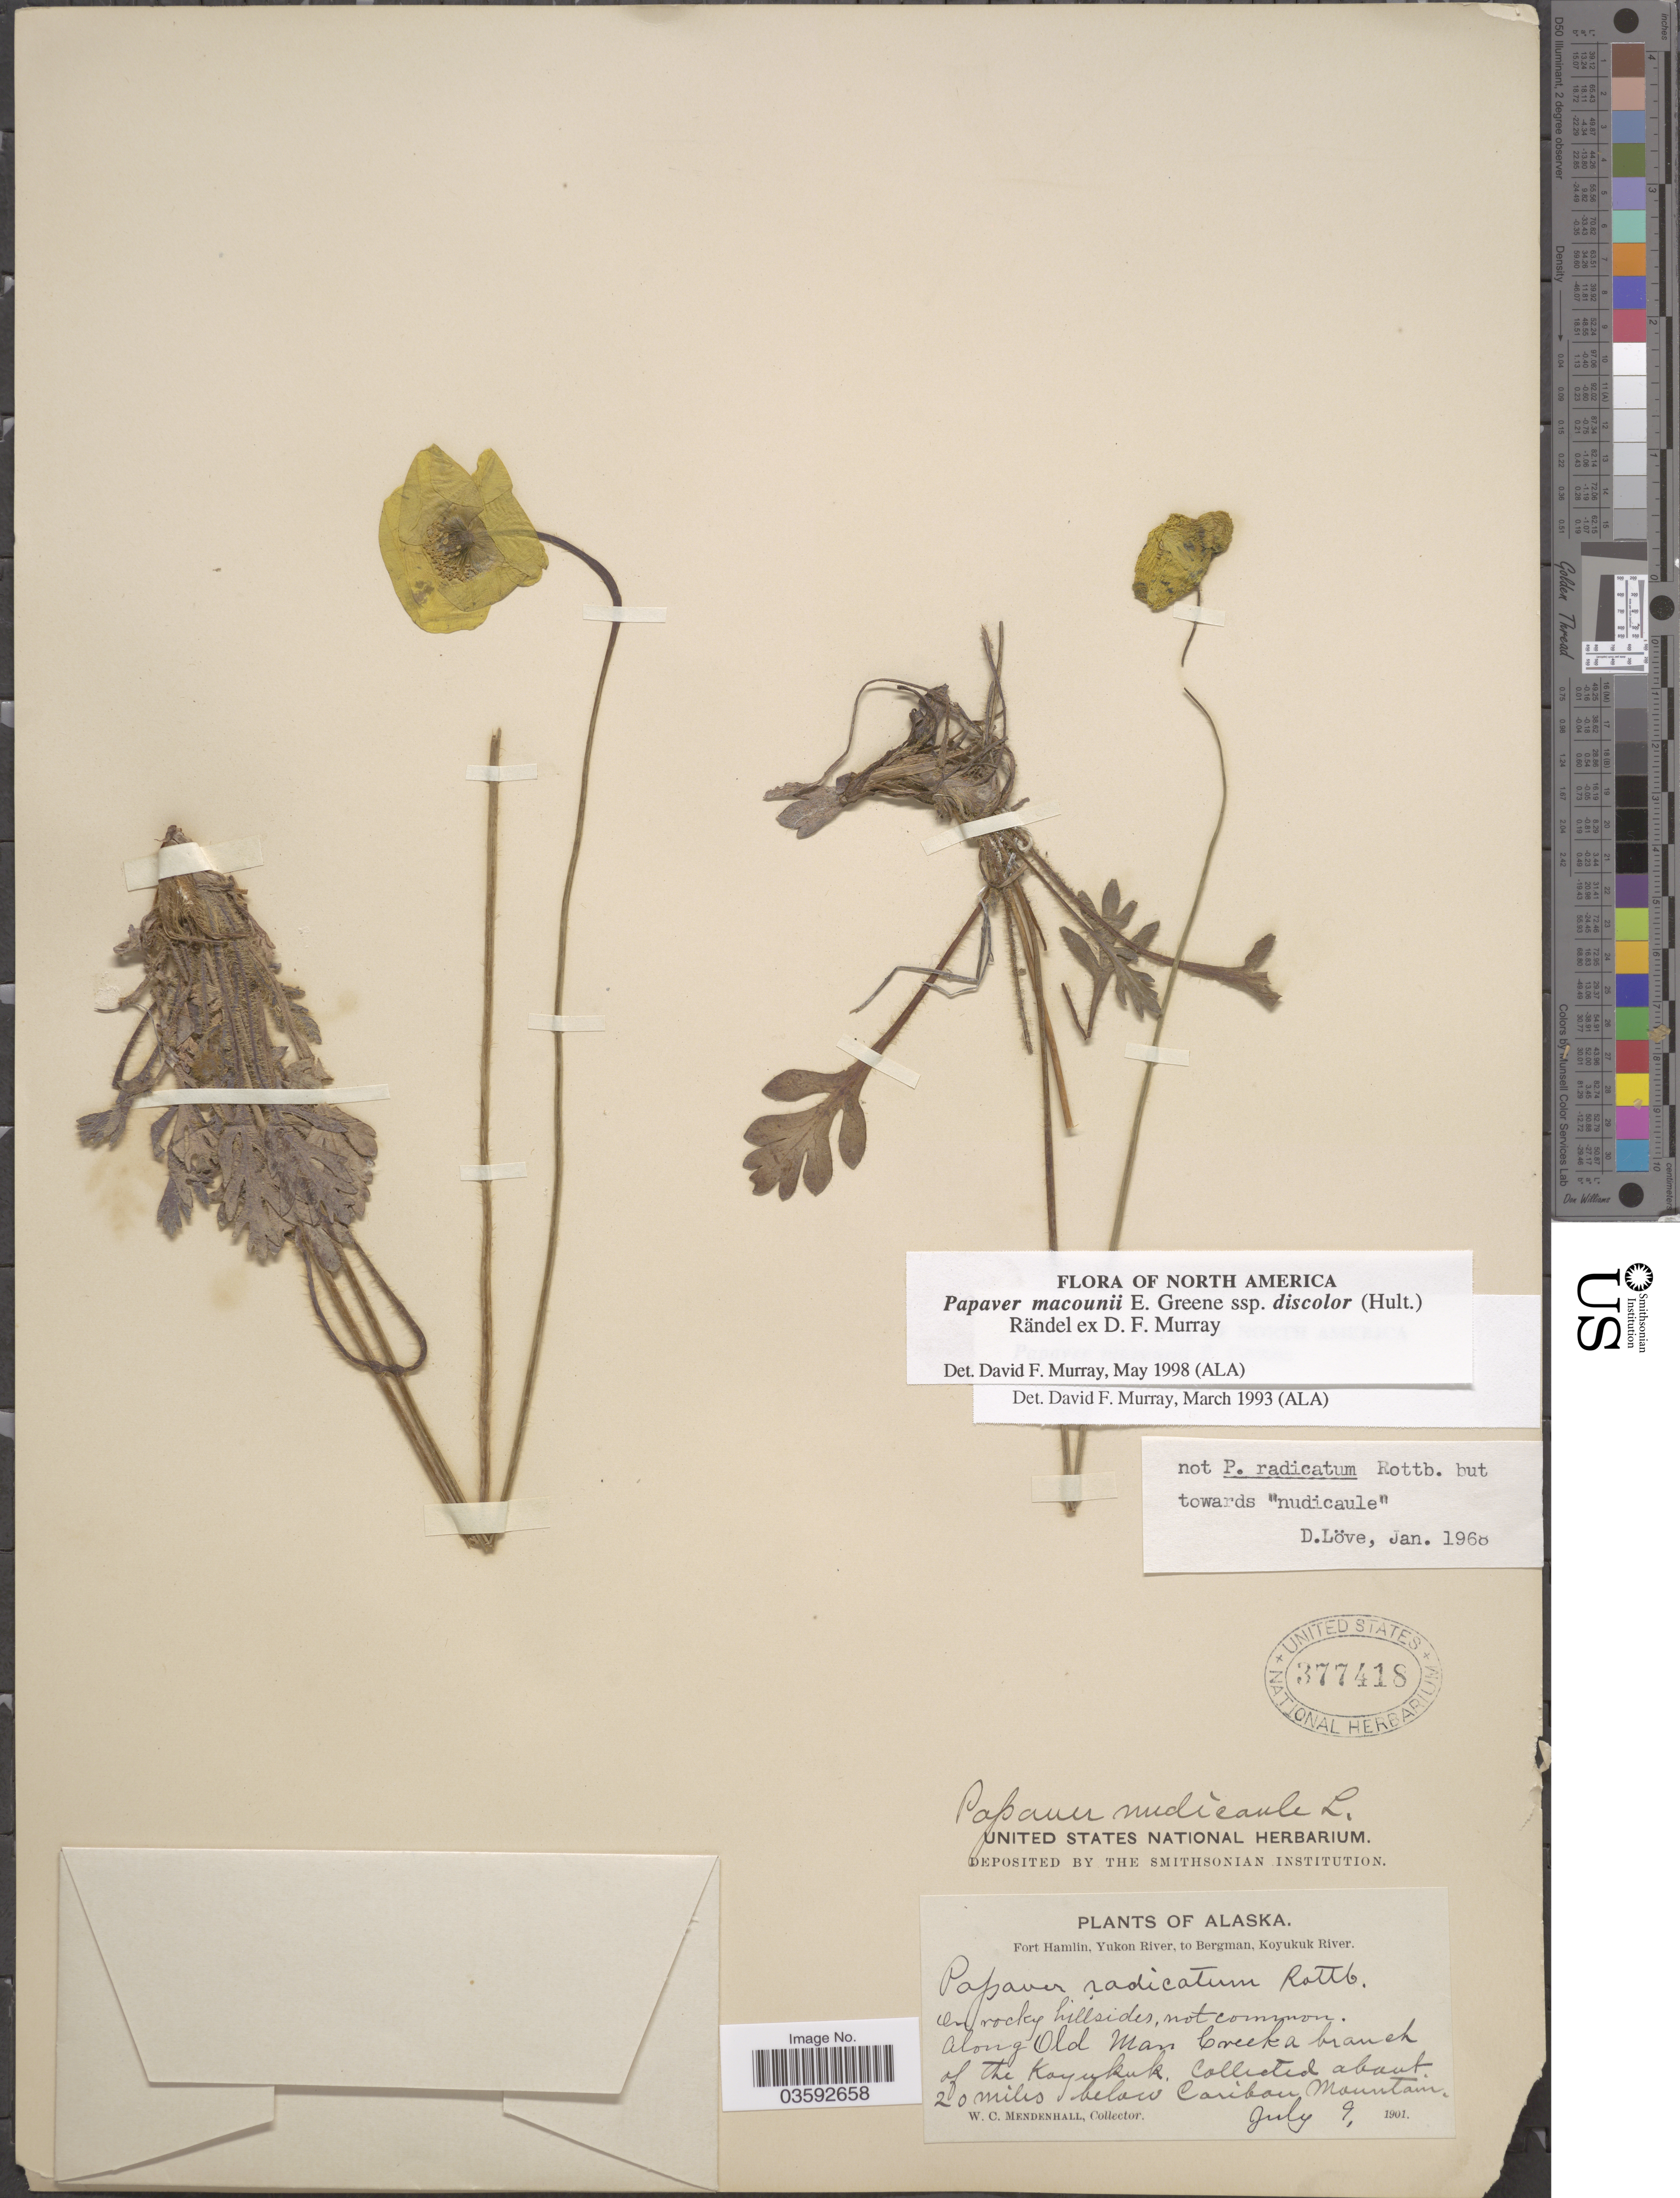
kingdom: Plantae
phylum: Tracheophyta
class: Magnoliopsida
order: Ranunculales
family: Papaveraceae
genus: Papaver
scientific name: Papaver macounii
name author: Greene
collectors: W. Mendenhall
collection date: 1901-07-09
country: United States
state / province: Alaska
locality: Fort Hamlin, Yukon River, to Bergman, Koyukuk River. Along Old Man Creek a branch of the Koyukok. Collected about 20 miles below Caribou Mountain.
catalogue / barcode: US 377418